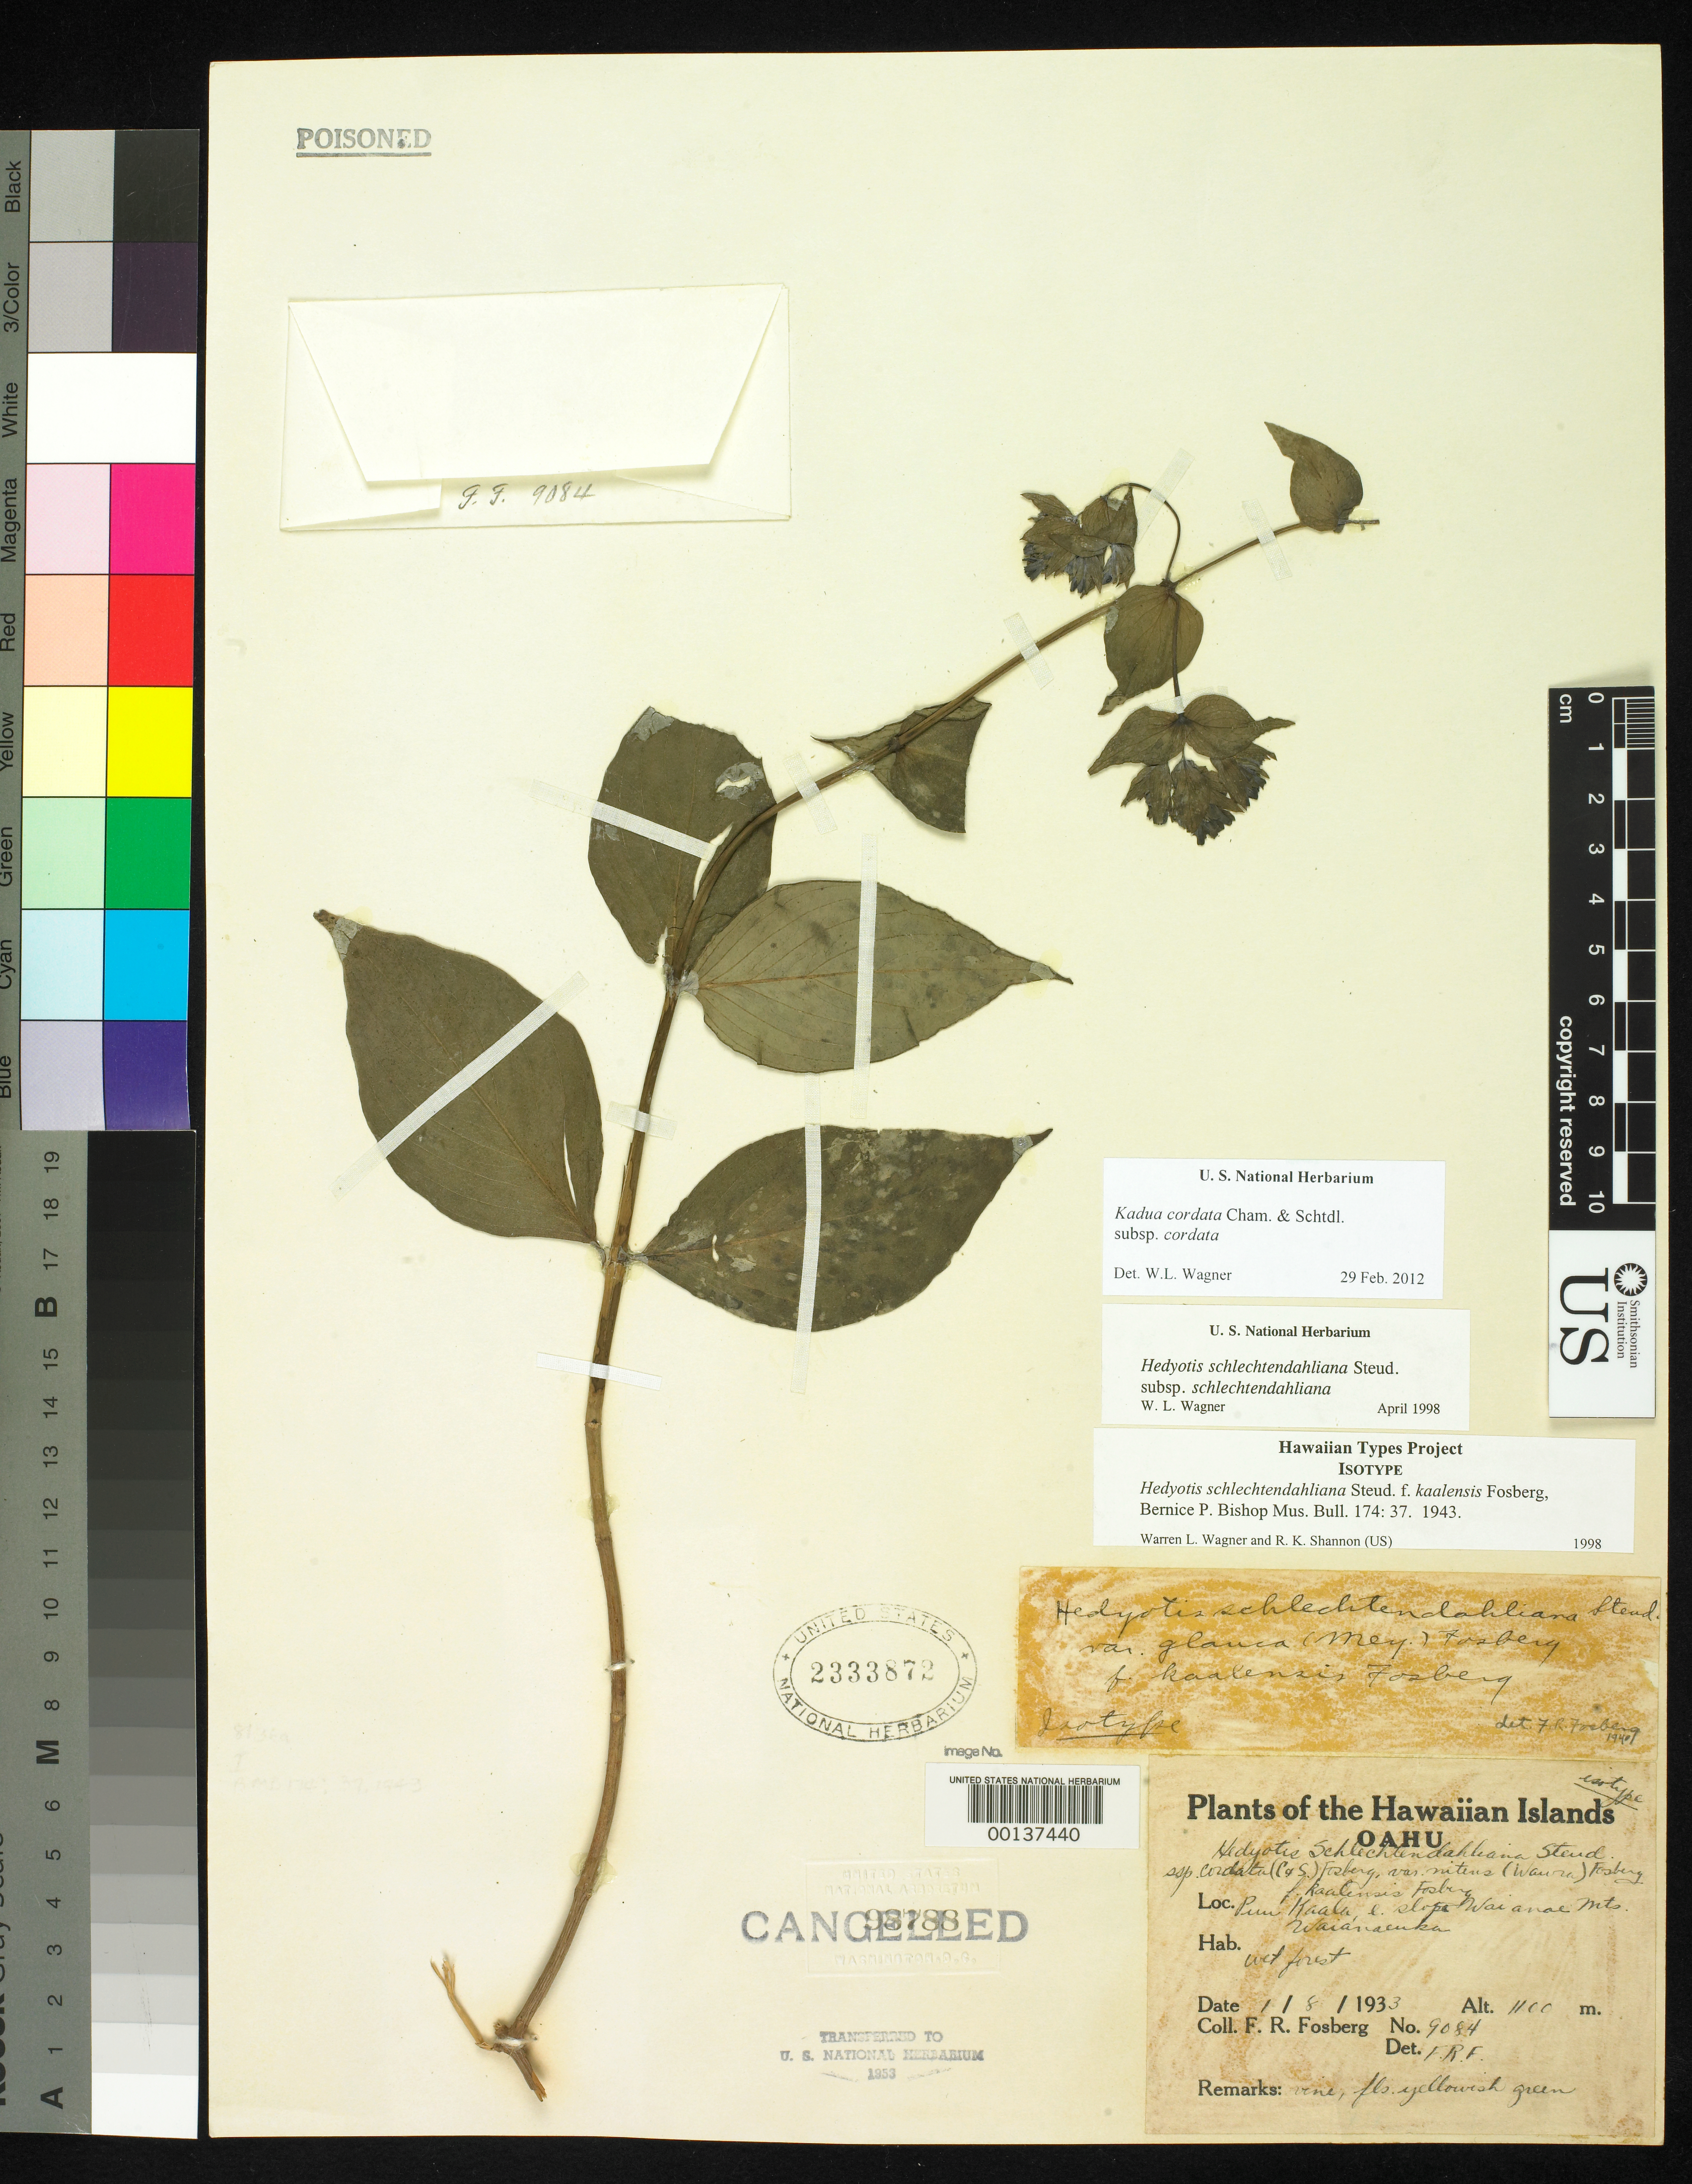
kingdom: Plantae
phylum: Tracheophyta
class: Magnoliopsida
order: Gentianales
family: Rubiaceae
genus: Hedyotis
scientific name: Hedyotis schlechtendahliana f. kaalensis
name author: Fosberg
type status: Isotype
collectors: F. R. Fosberg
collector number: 9084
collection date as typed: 08 Jan 1933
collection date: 1933-01-08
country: United States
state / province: Hawaii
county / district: Honolulu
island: Oahu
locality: Puu Kaala, E slope of Waianae Mts., Waianaeuka.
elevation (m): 1100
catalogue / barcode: US 2333872